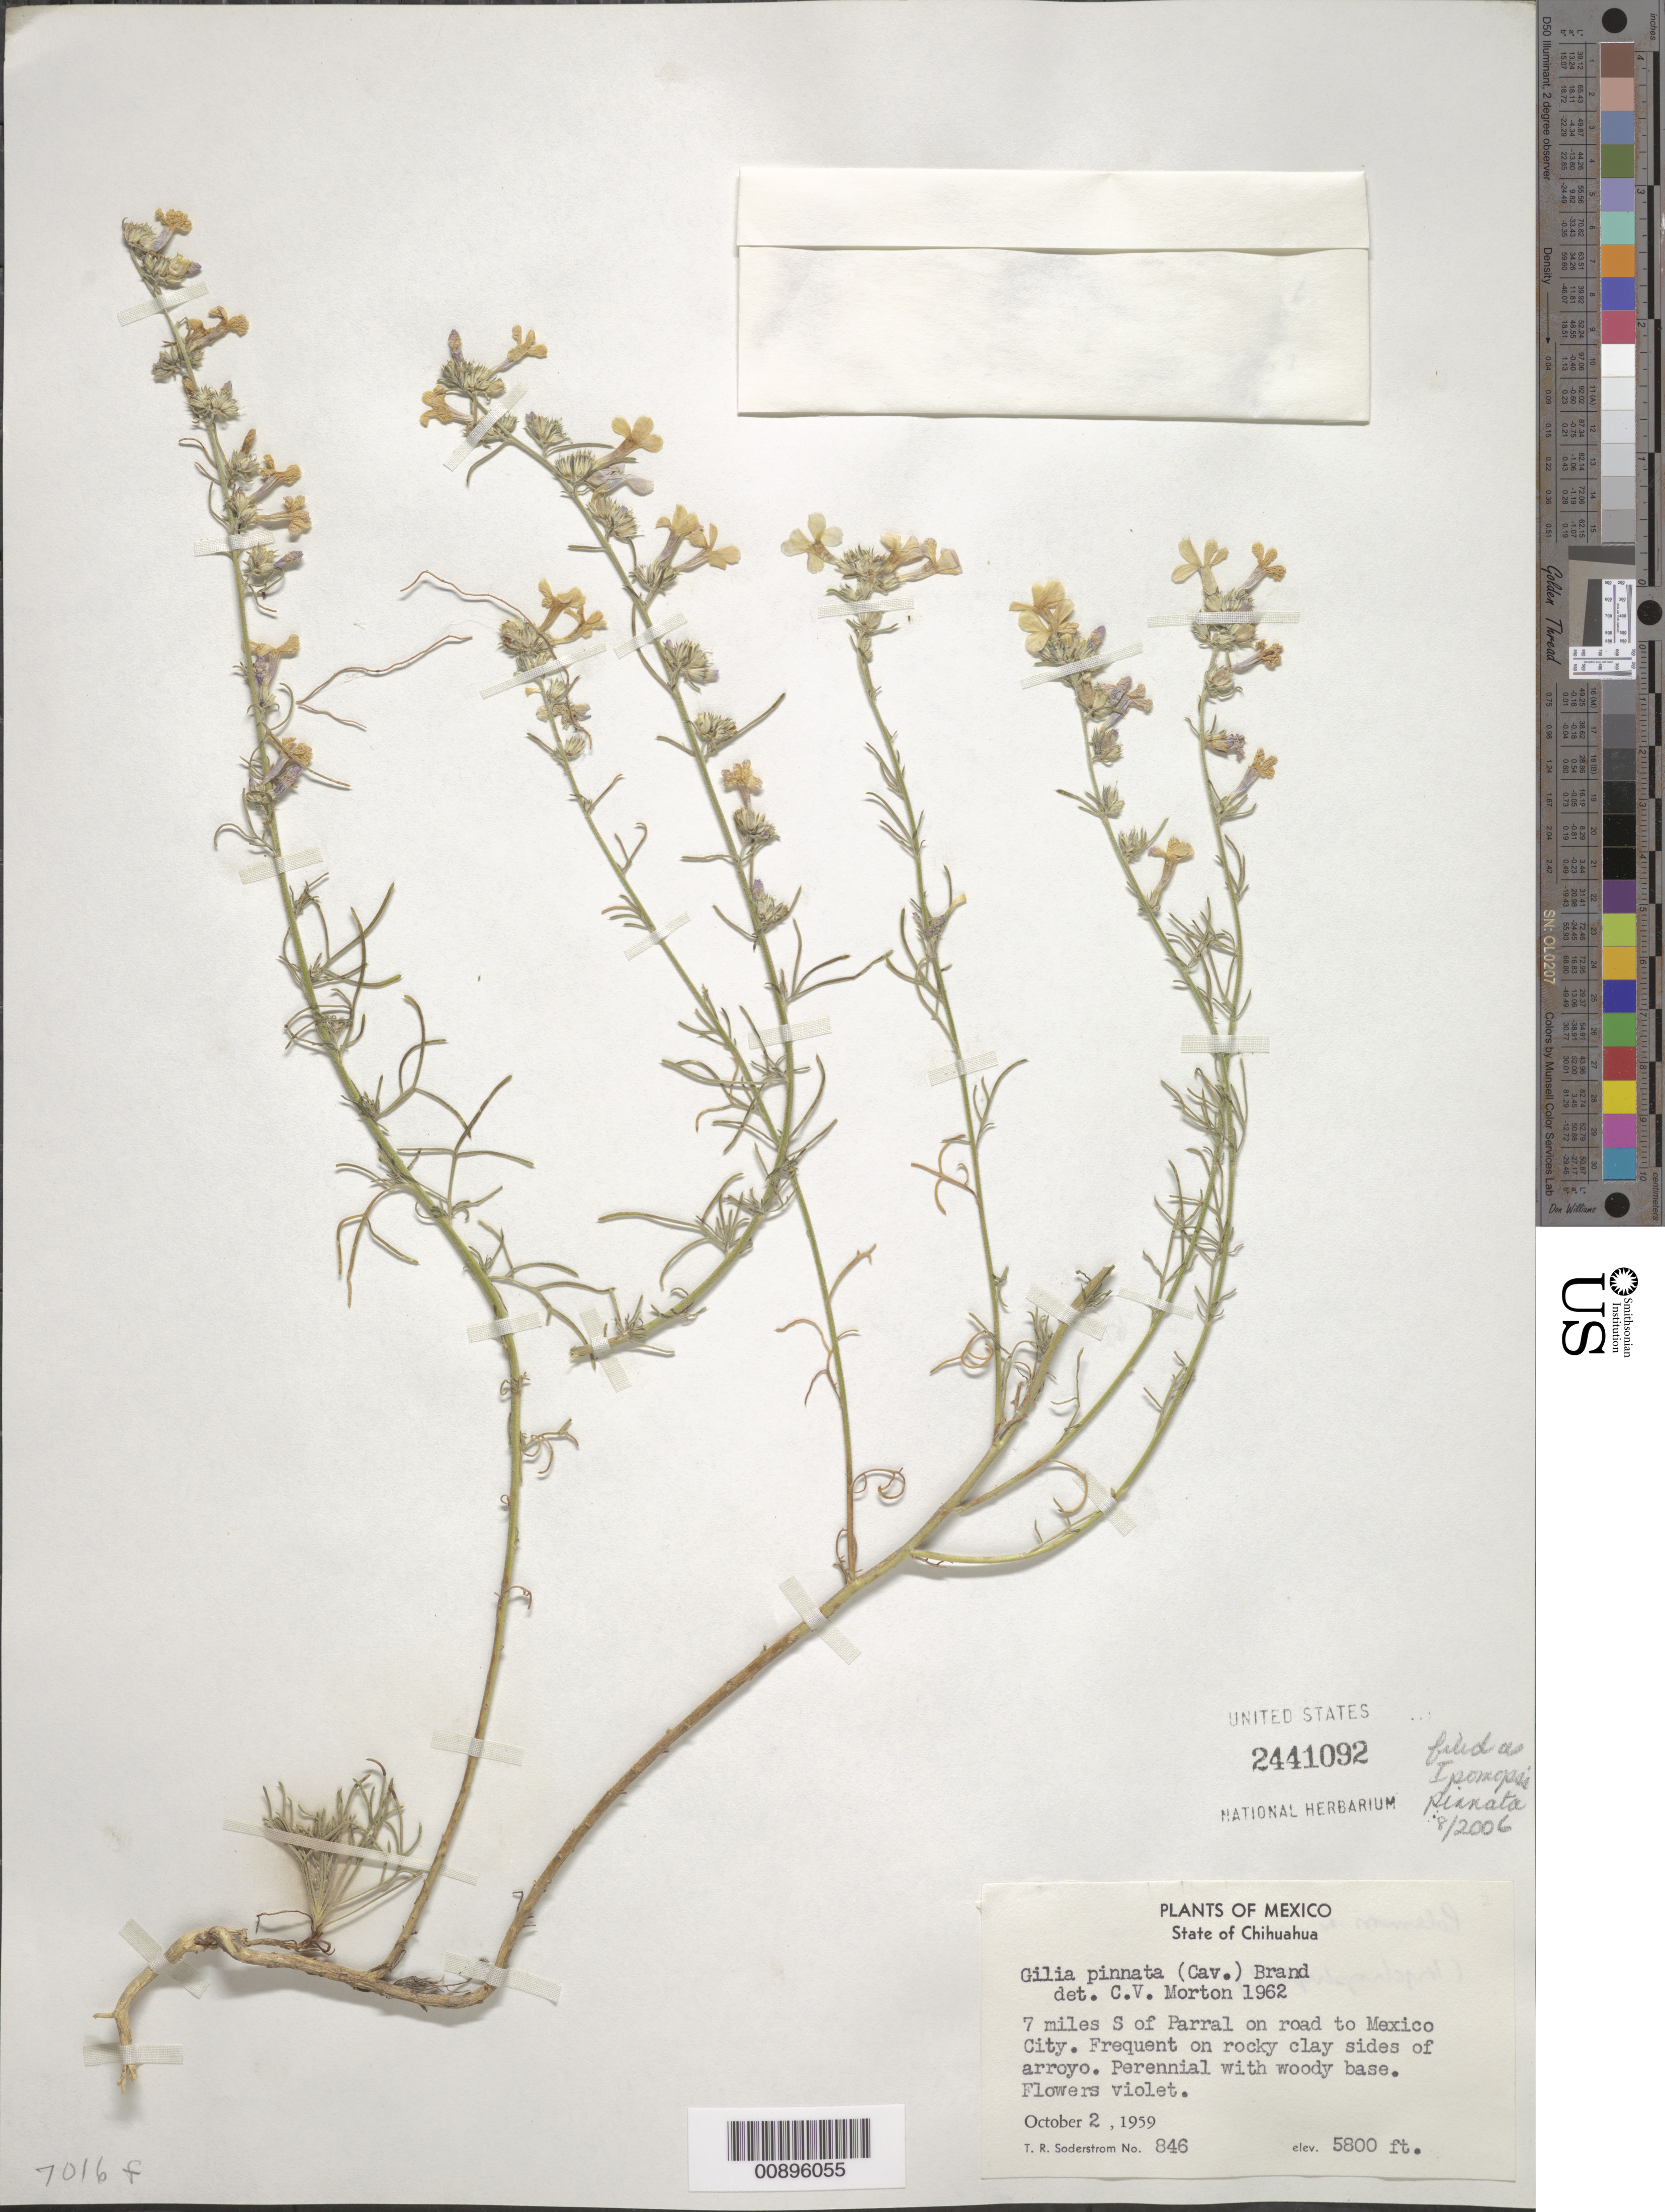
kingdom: Plantae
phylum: Tracheophyta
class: Magnoliopsida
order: Ericales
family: Polemoniaceae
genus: Ipomopsis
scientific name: Ipomopsis pinnata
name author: (Cav.) V.E. Grant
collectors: T. R. Soderstrom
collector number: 846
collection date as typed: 02 Oct 1959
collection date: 1959-10-02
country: Mexico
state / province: Chihuahua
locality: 7 miles S of Parral, Chihuahua on road to Mexico City.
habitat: Frequent on rocky clay sides of arroyo.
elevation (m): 1768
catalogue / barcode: US 2441092